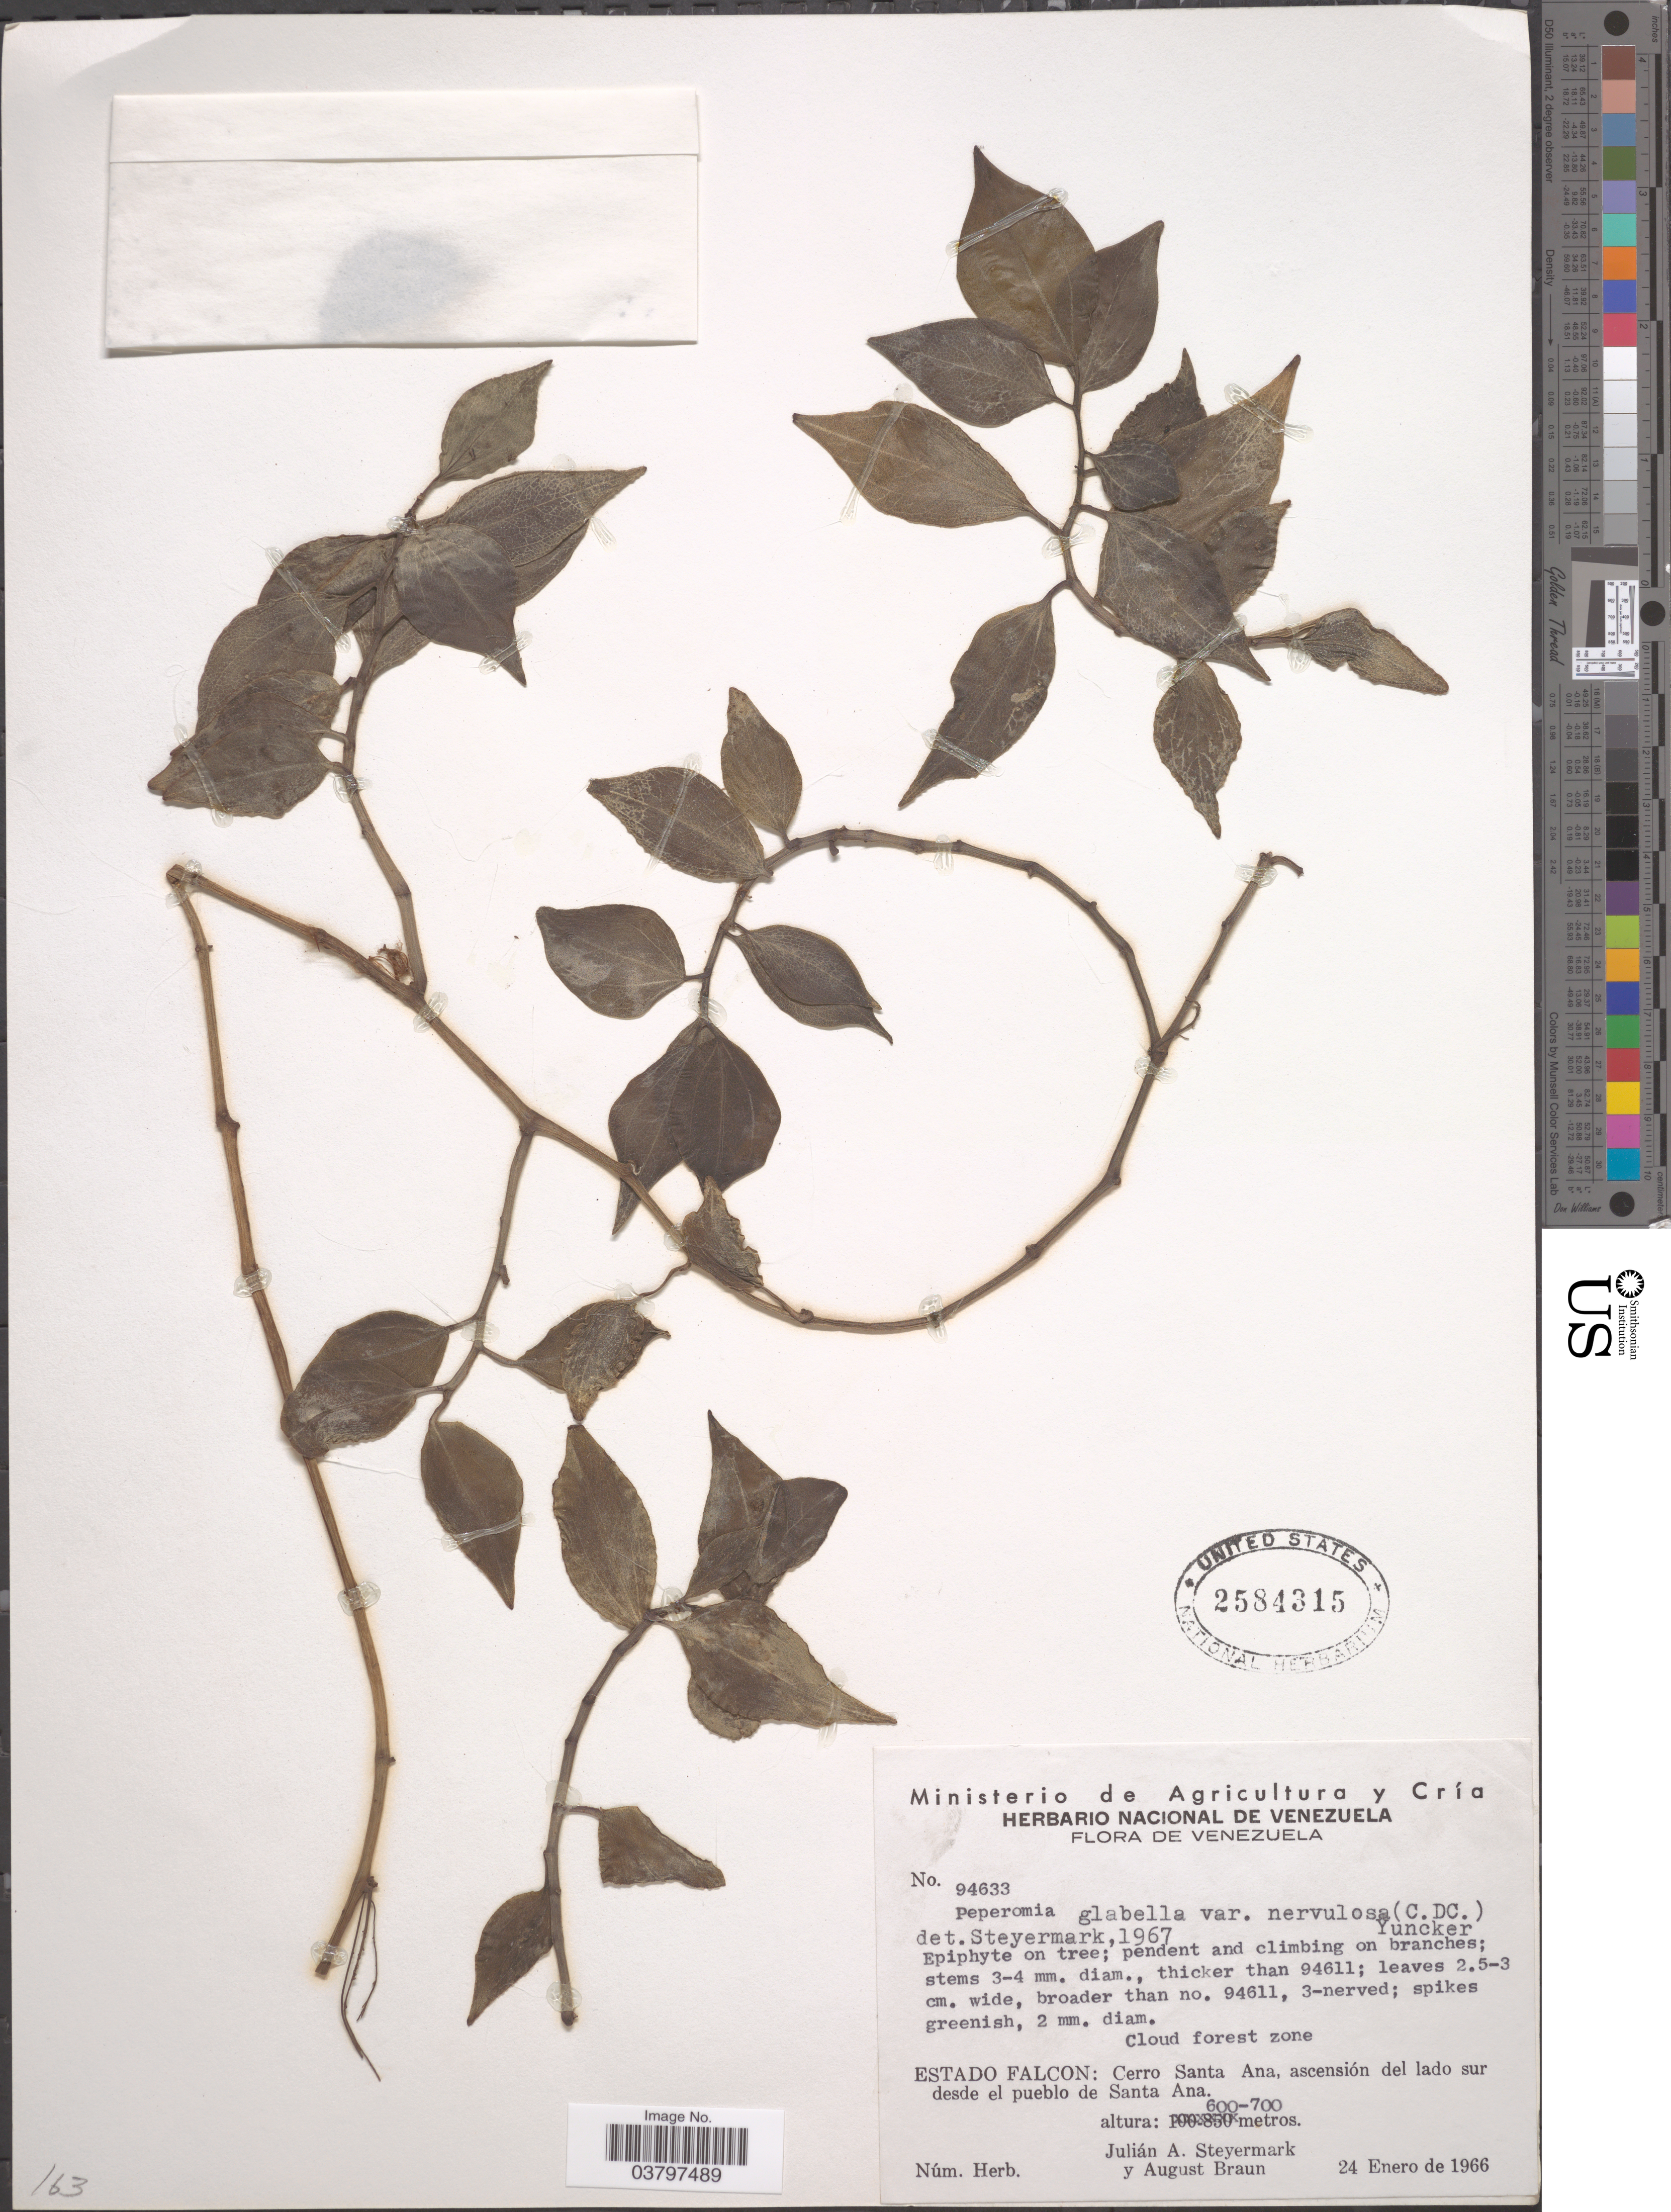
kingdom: Plantae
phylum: Tracheophyta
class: Magnoliopsida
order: Piperales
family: Piperaceae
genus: Peperomia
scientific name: Peperomia glabella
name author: (Sw.) A. Dietr.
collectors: J. Steyermark & A. Braun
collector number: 94633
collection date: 1966-01-24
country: Venezuela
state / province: Falcon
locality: Cerro Santa Ana, ascensión del lado sur desde el pueblo de Santa Ana.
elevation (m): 600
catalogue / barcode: US 2584315